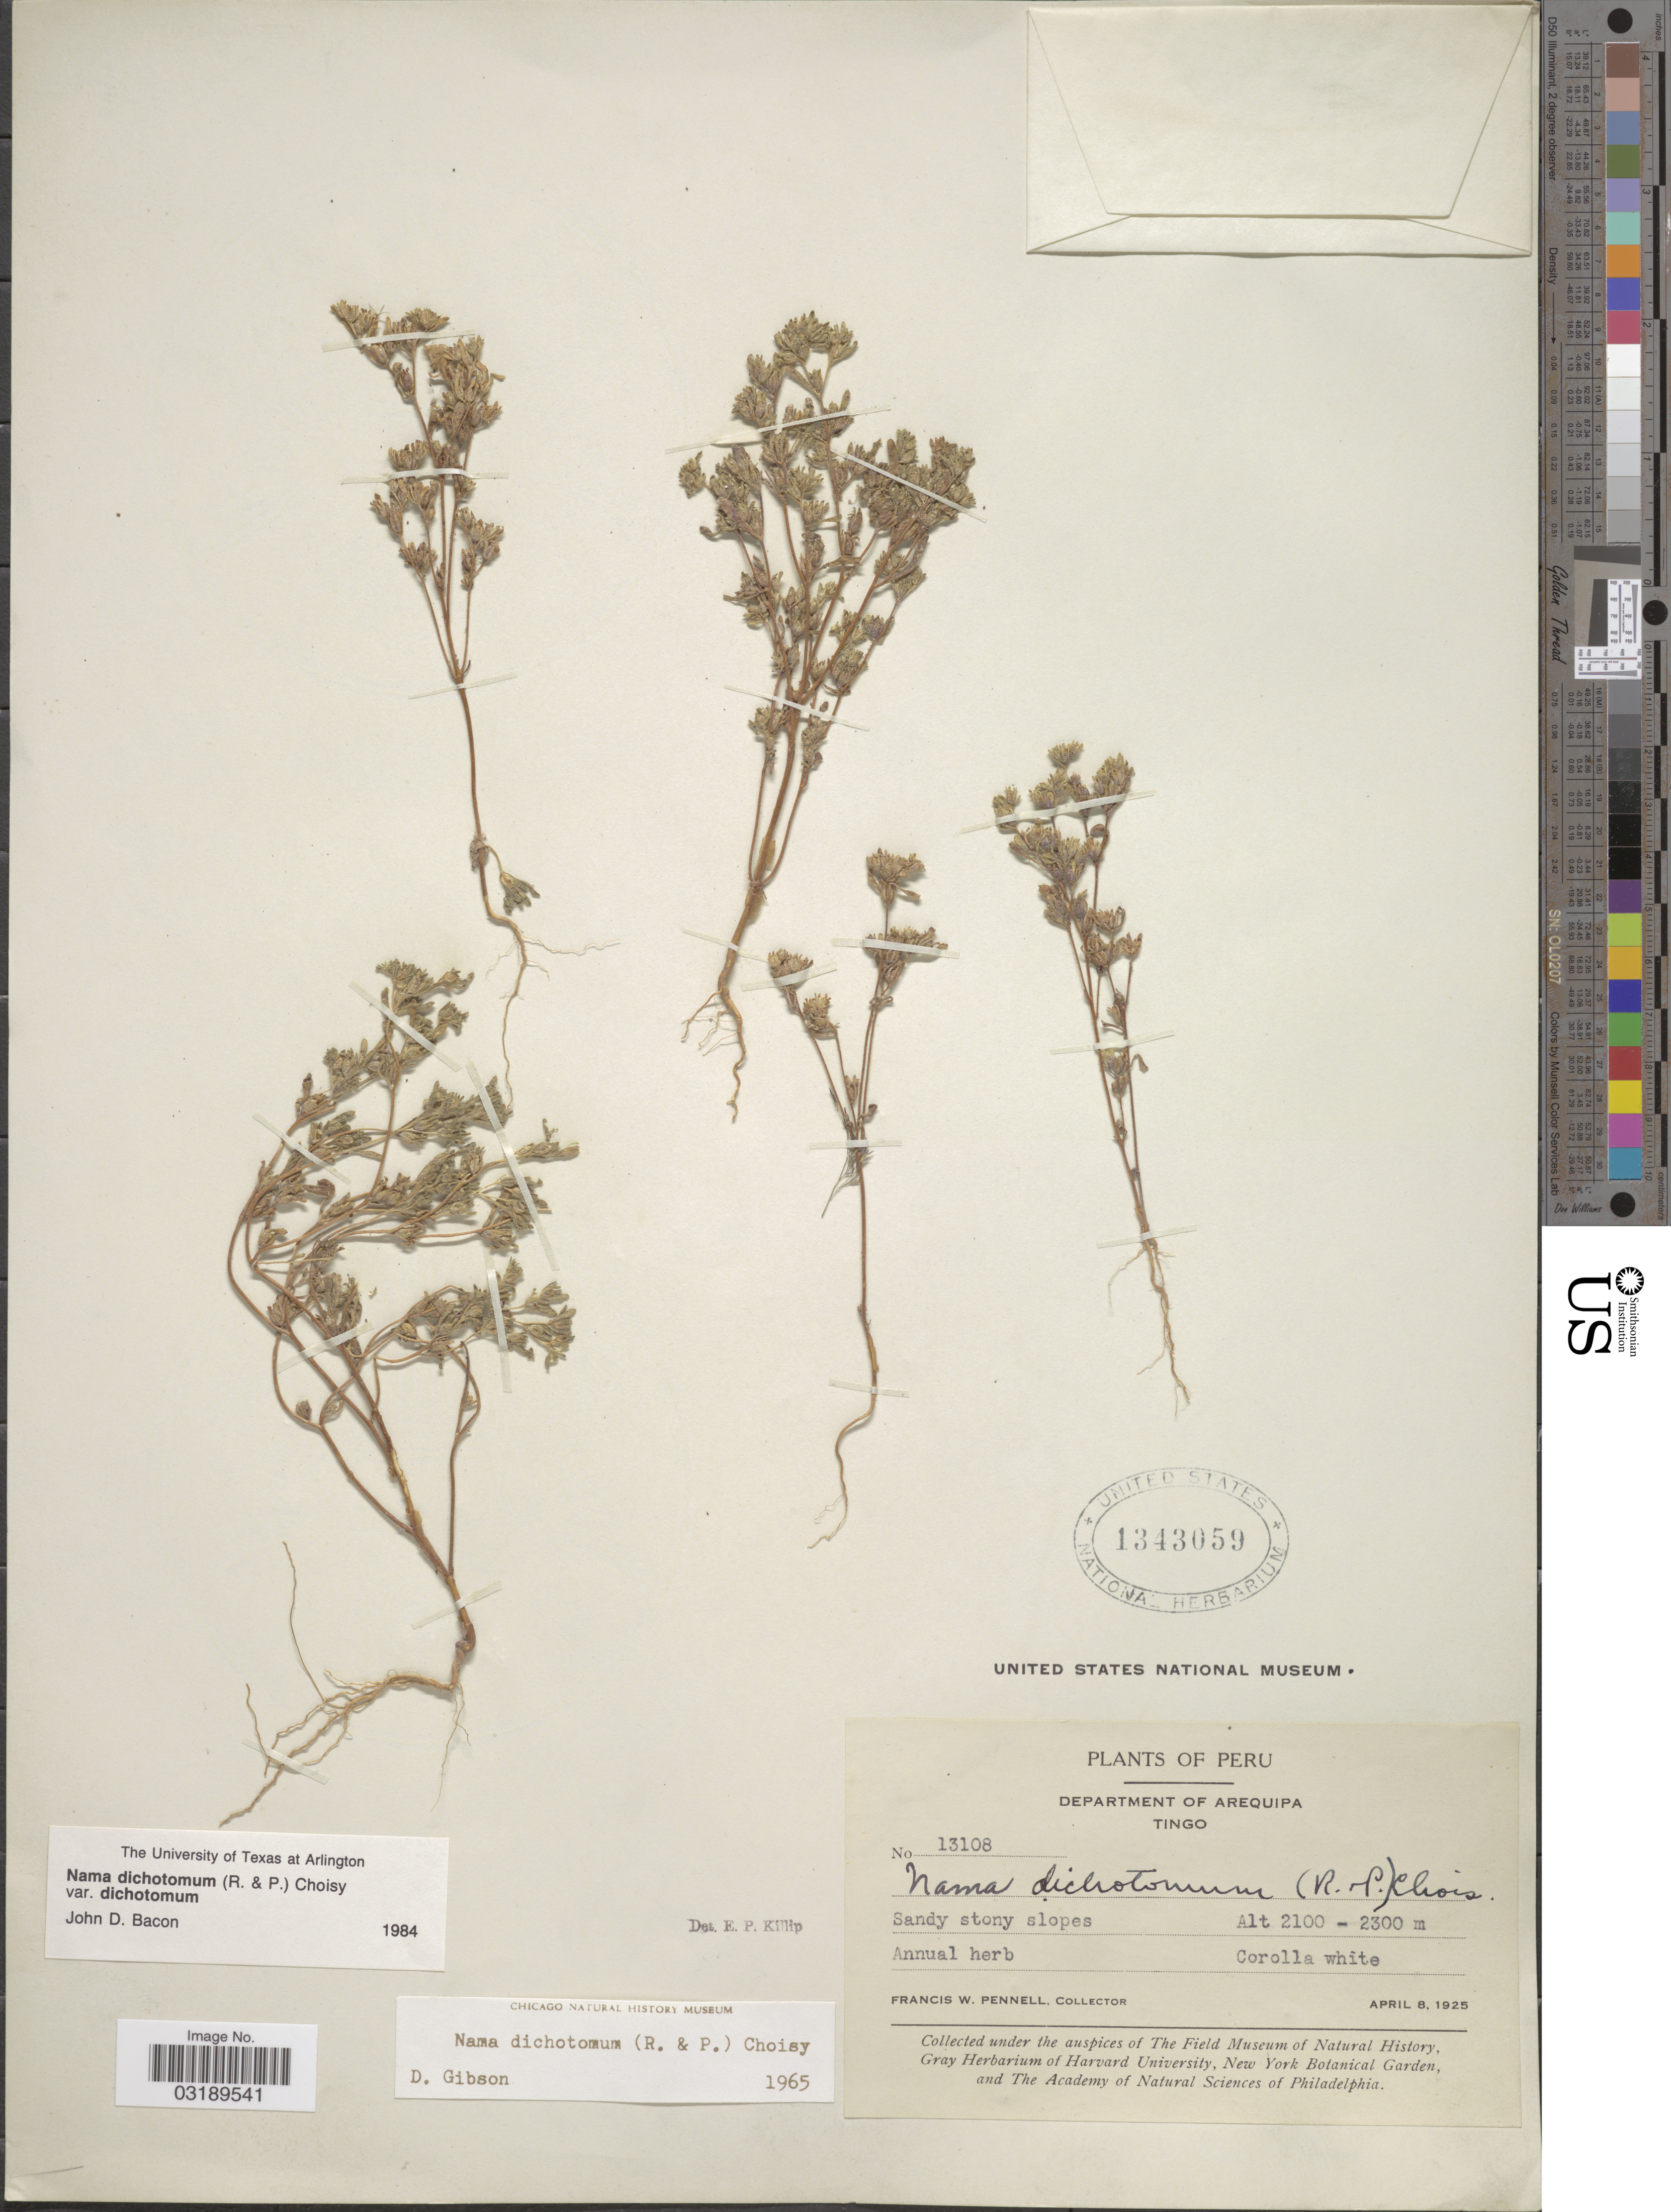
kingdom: Plantae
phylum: Tracheophyta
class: Magnoliopsida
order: Boraginales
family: Namaceae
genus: Nama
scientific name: Nama dichotoma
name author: (Ruiz & Pav.) Choisy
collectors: F. W. Pennell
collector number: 13108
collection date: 1925-04-08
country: Peru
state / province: Arequipa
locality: Department of Arequipa. Tingo.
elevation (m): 2100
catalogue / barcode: US 1343059